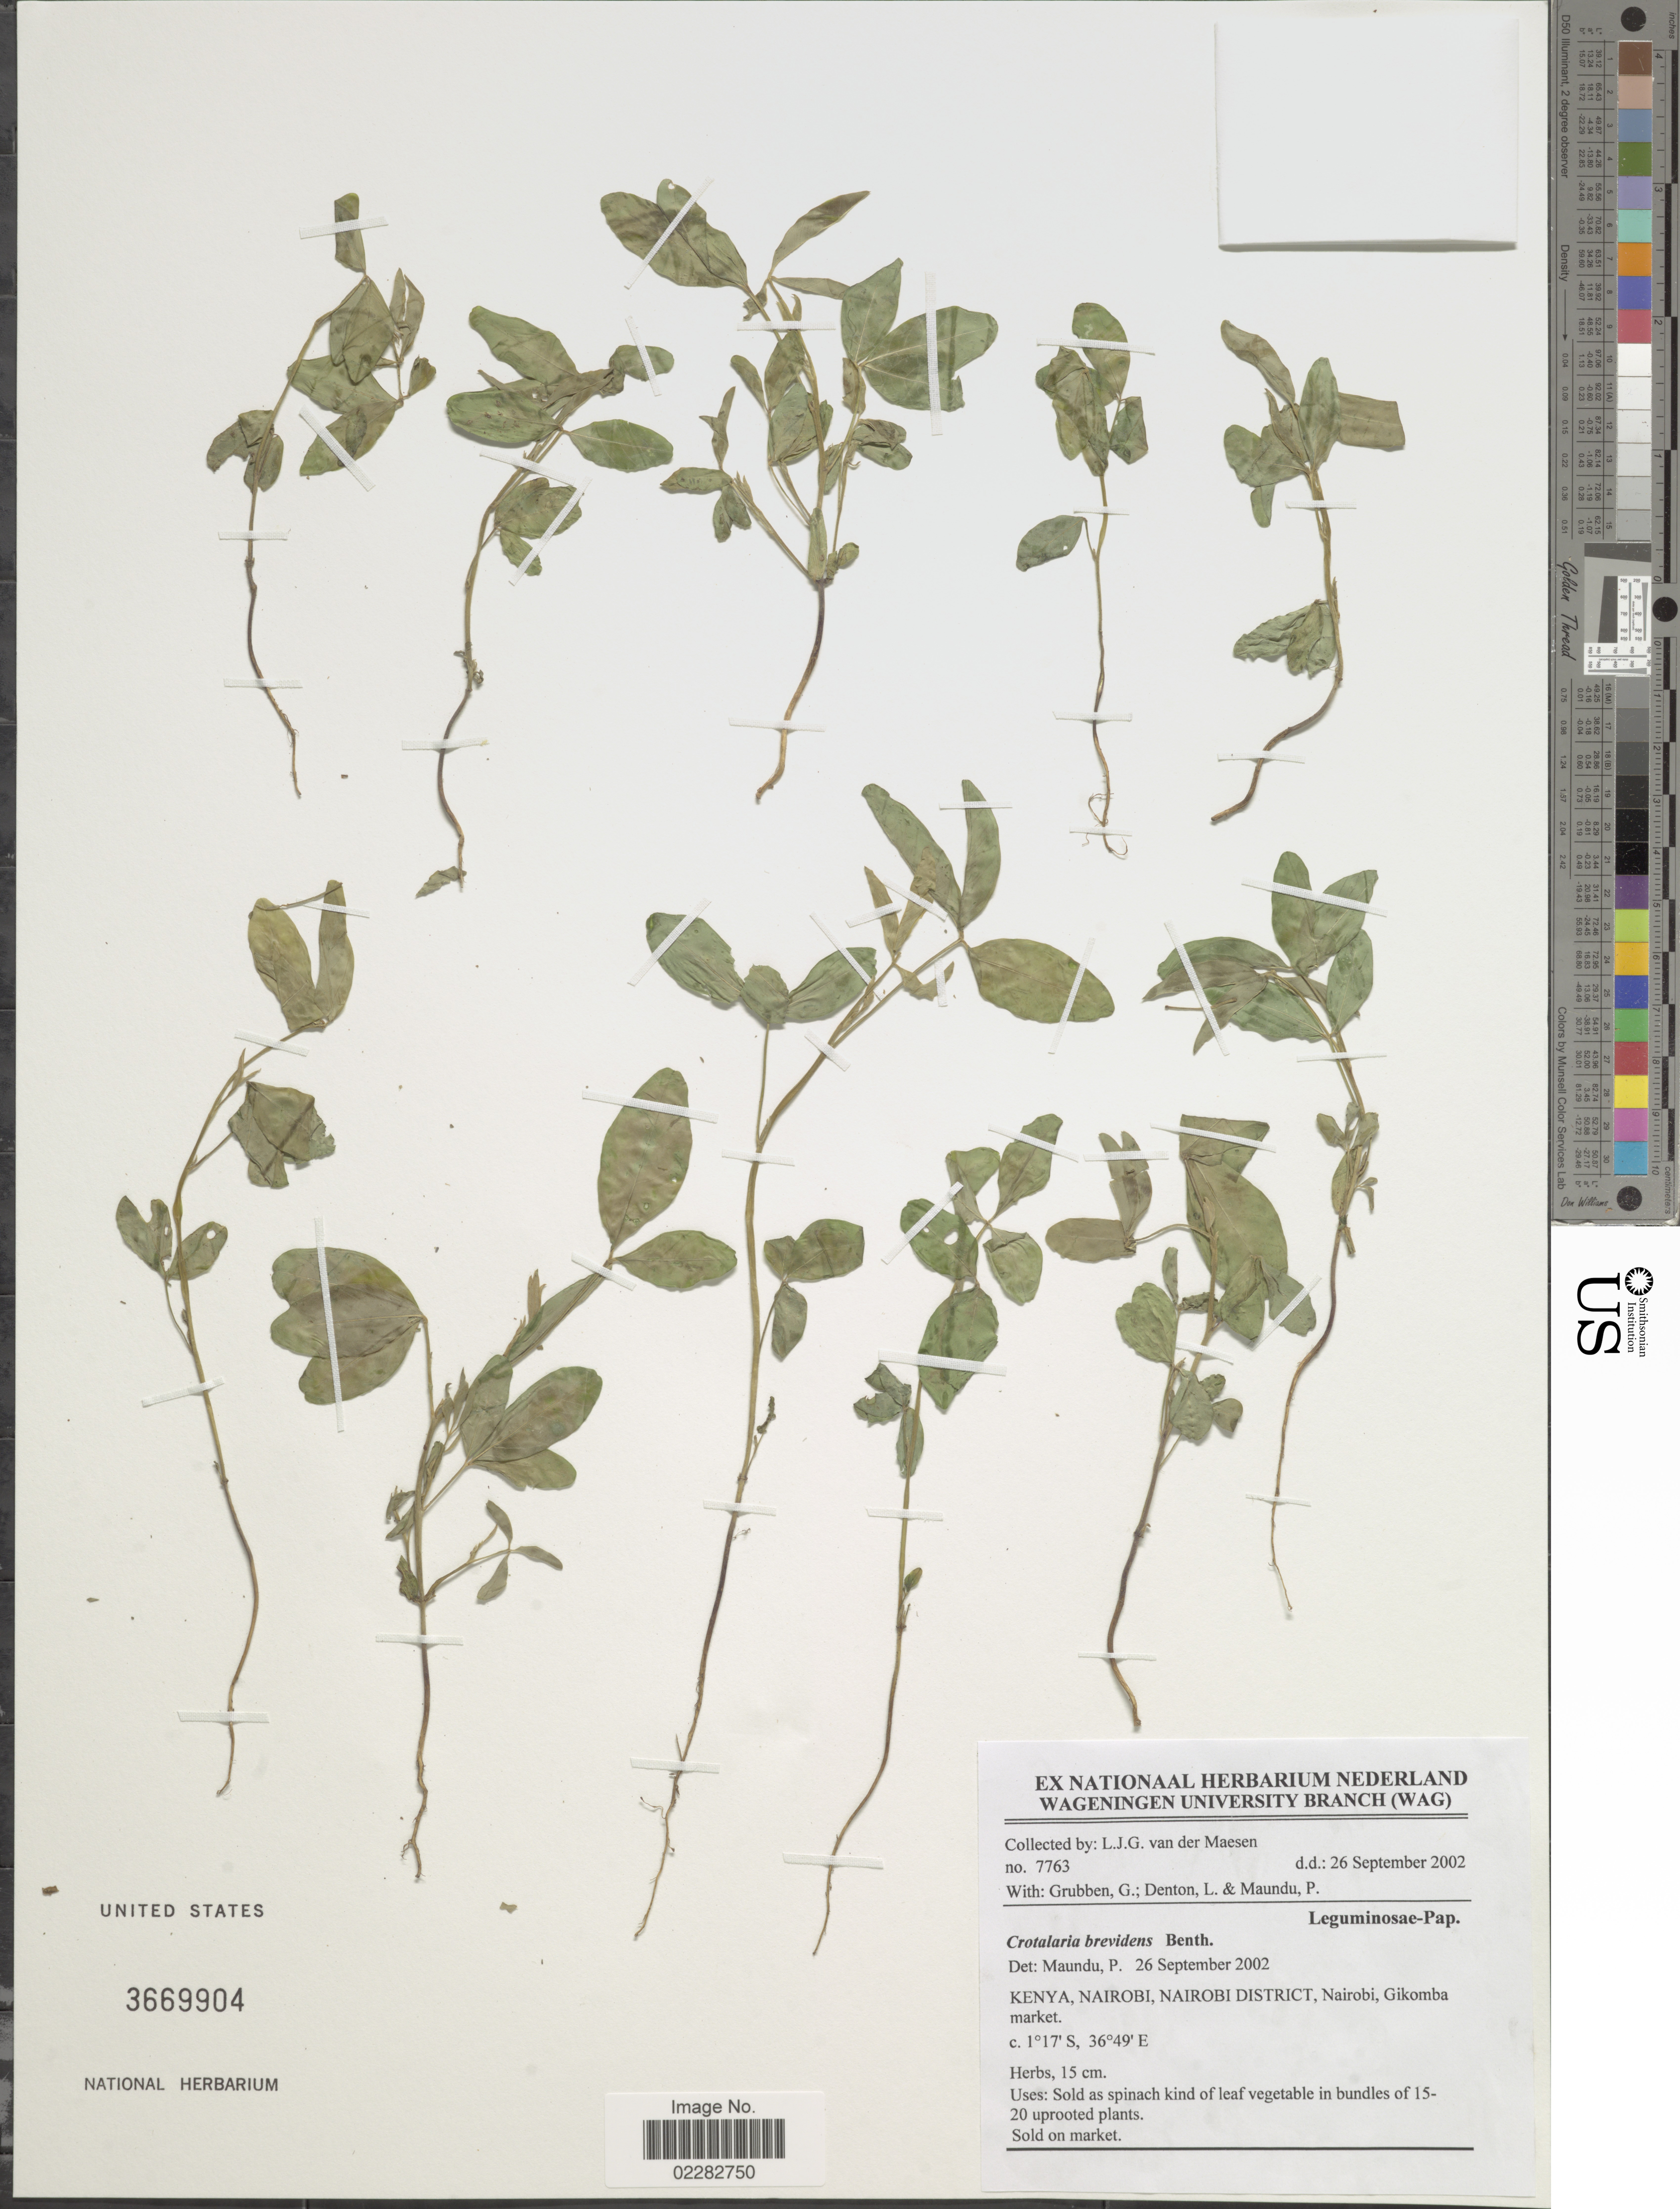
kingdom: Plantae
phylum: Tracheophyta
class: Magnoliopsida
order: Fabales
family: Fabaceae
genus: Crotalaria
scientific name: Crotalaria brevidens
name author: Benth.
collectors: L. van der Maesen, G. Grubben, L. Denton & P. Maundu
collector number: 7763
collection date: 2002-09-26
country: Kenya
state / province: Nairobi Area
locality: Nairobi District, Nairobi, Gikoba market.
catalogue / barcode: US 3669904